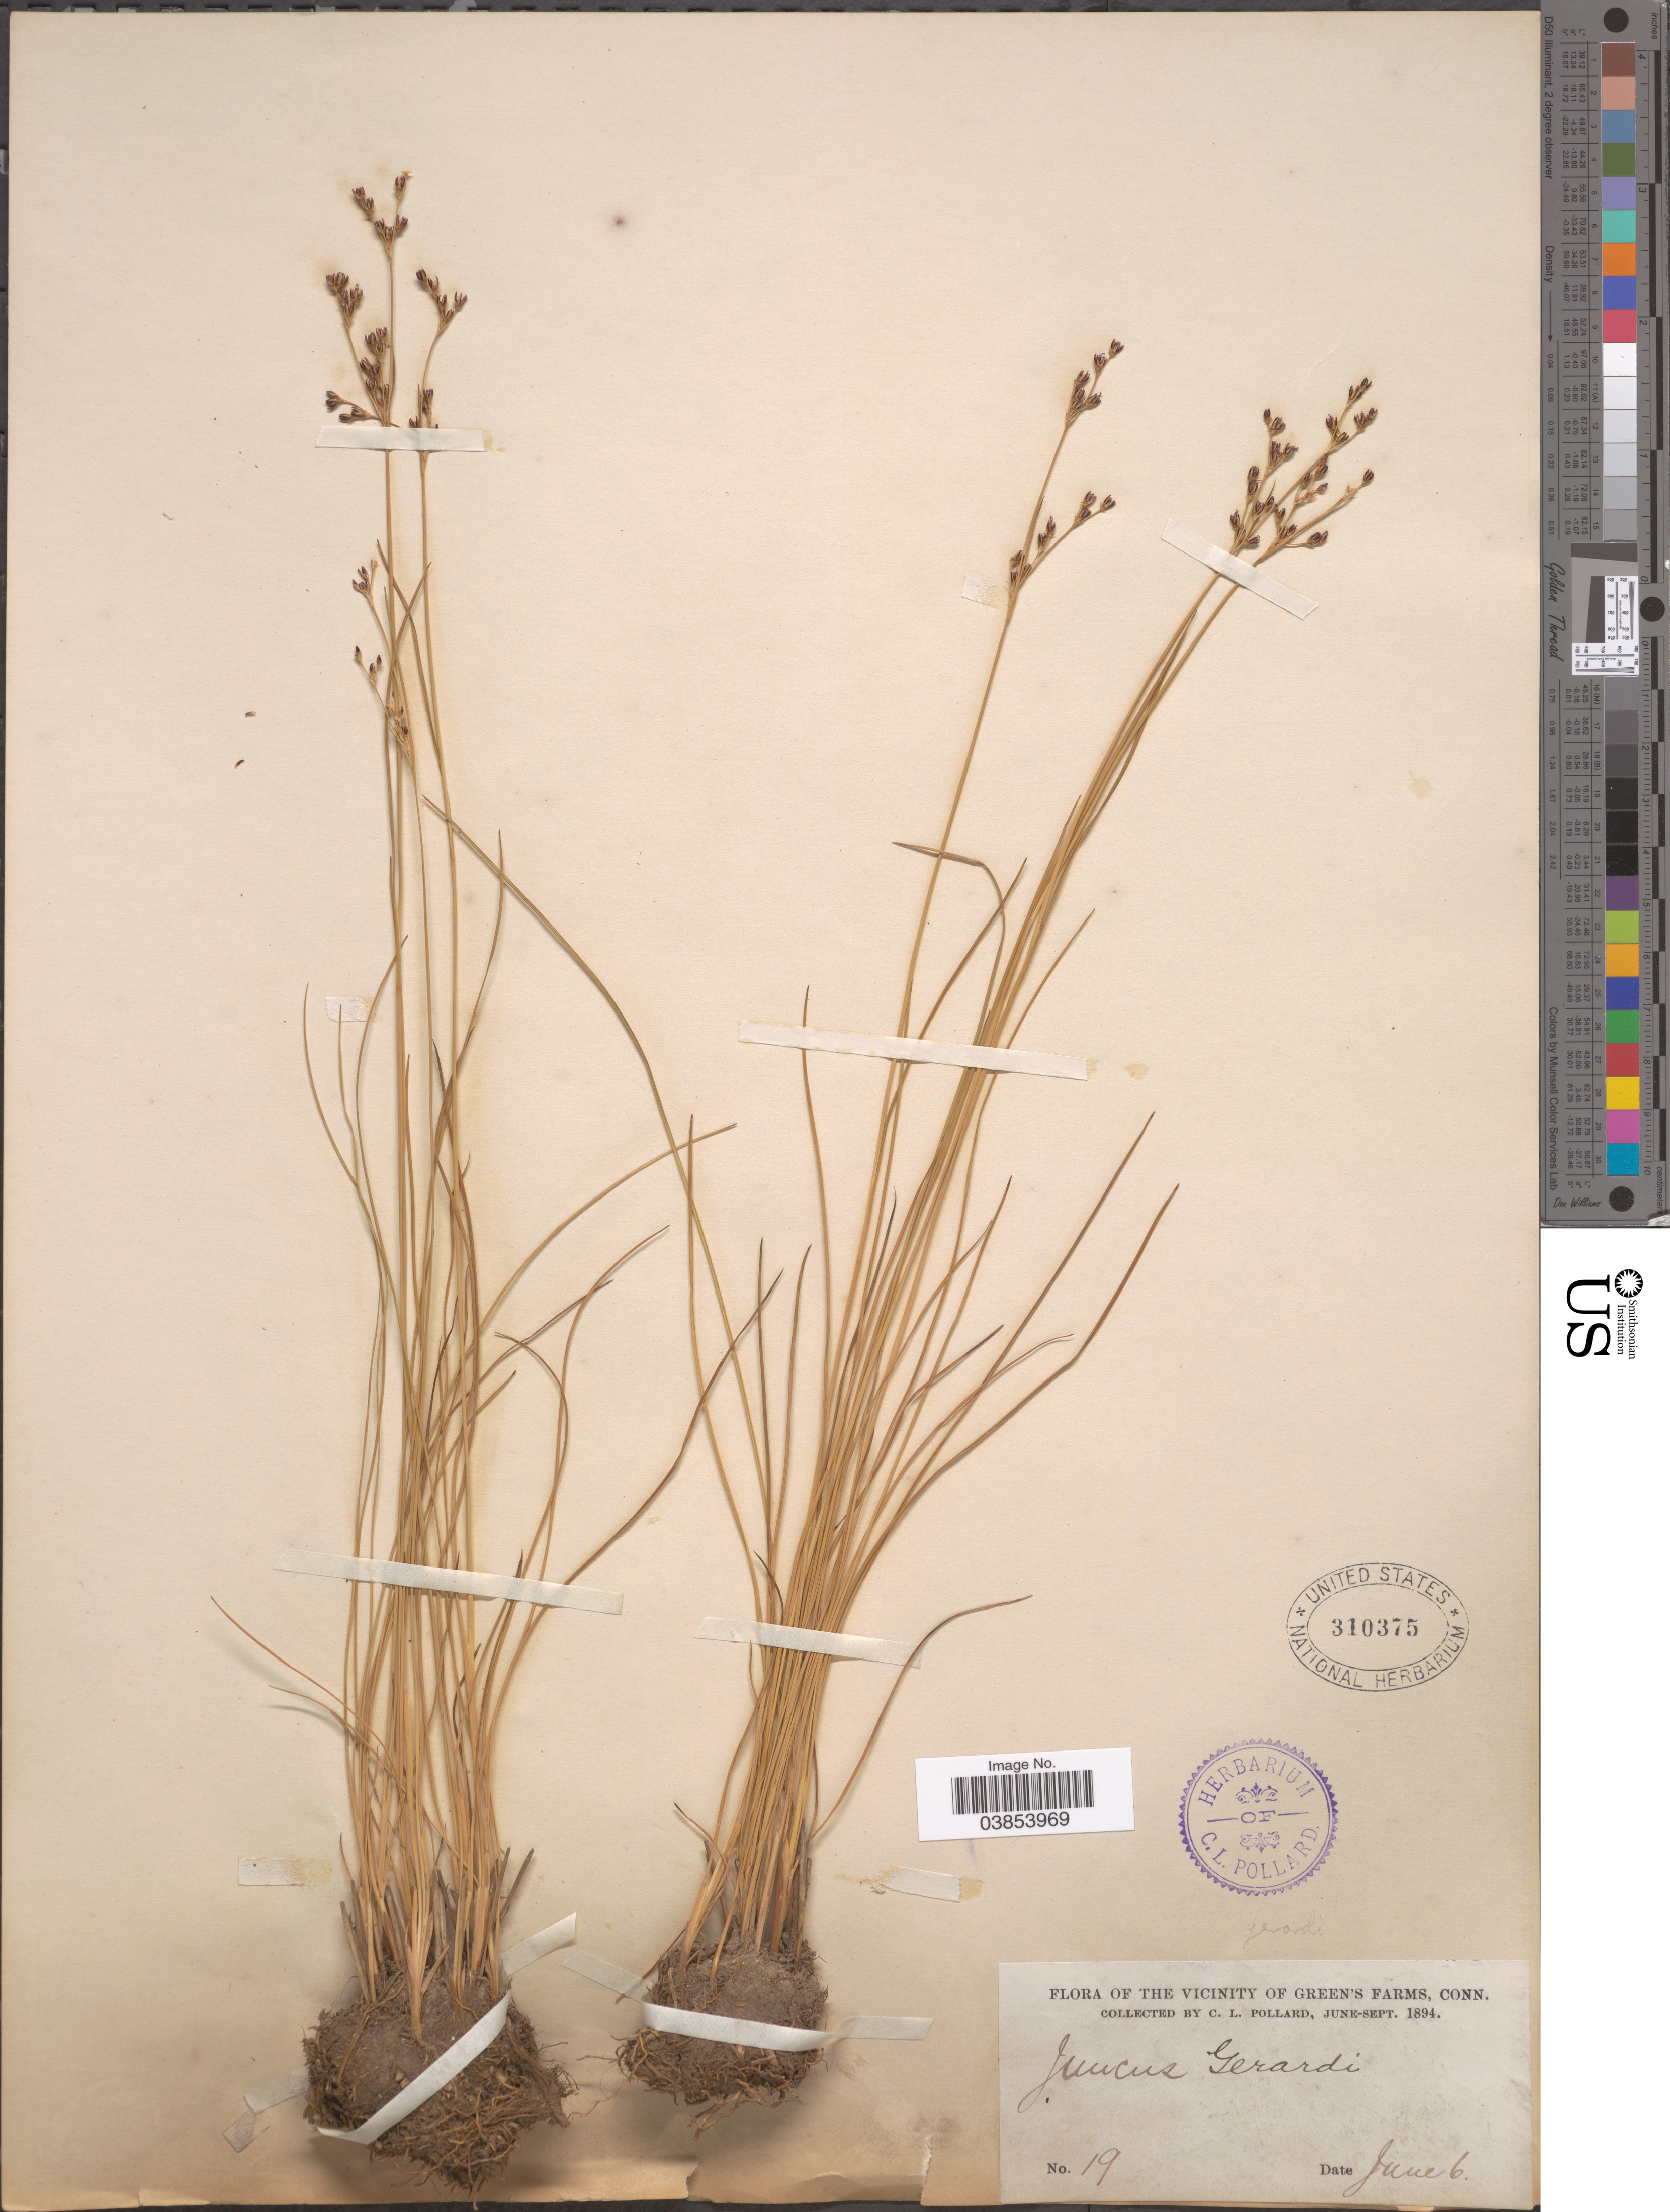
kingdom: Plantae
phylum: Tracheophyta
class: Liliopsida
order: Poales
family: Juncaceae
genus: Juncus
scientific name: Juncus gerardi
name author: Loisel.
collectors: C. L. Pollard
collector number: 19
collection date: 1894-06-06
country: United States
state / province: Connecticut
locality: Vicinity of Green's Farms.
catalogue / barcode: US 310375